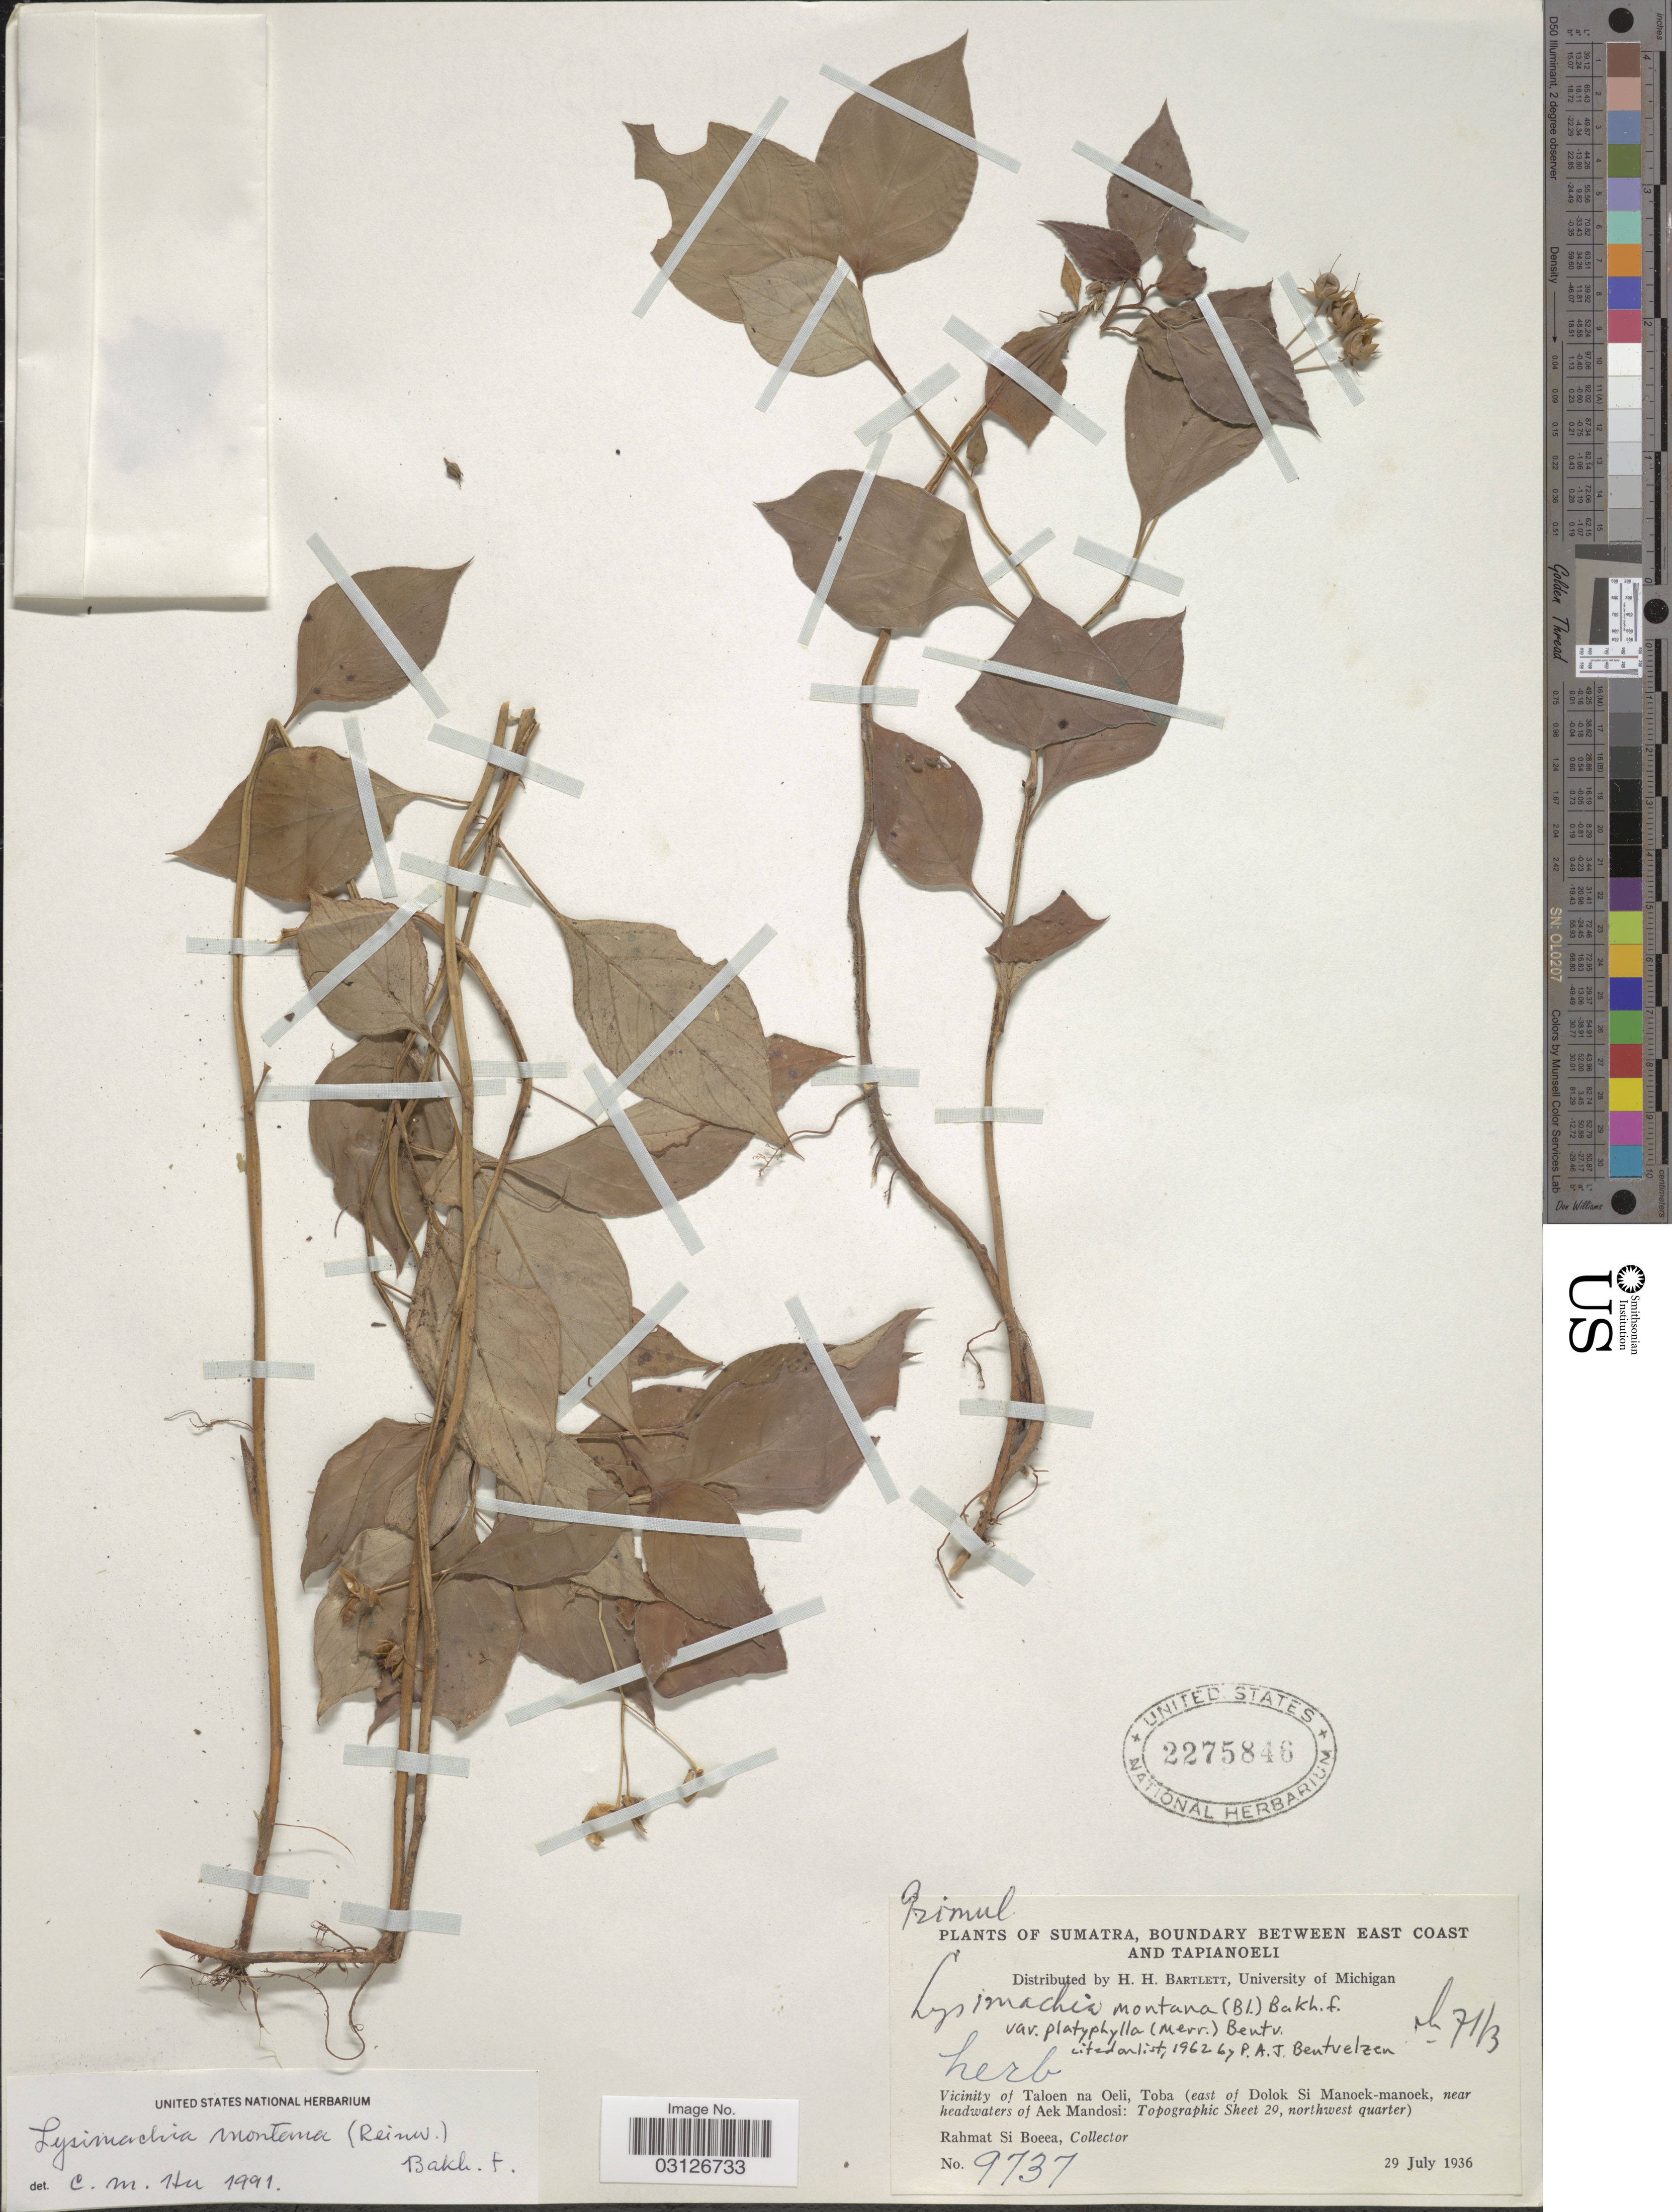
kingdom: Plantae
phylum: Tracheophyta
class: Magnoliopsida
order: Ericales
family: Primulaceae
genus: Lysimachia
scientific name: Lysimachia montana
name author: (Reinw.) Bakh. f. ex Bentv.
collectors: Rahmat Si Boeea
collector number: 9737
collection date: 1936-07-29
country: Indonesia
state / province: Sumatra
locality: Boundary between East Coast and Tapianoeli. Vicinity of Taloen na Oeli, Toba (east of Dolok Si Manoek-manoek, near headwaters of Aek Mandosi: Topographic Sheet 29, northwest quarter).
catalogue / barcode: US 2275846